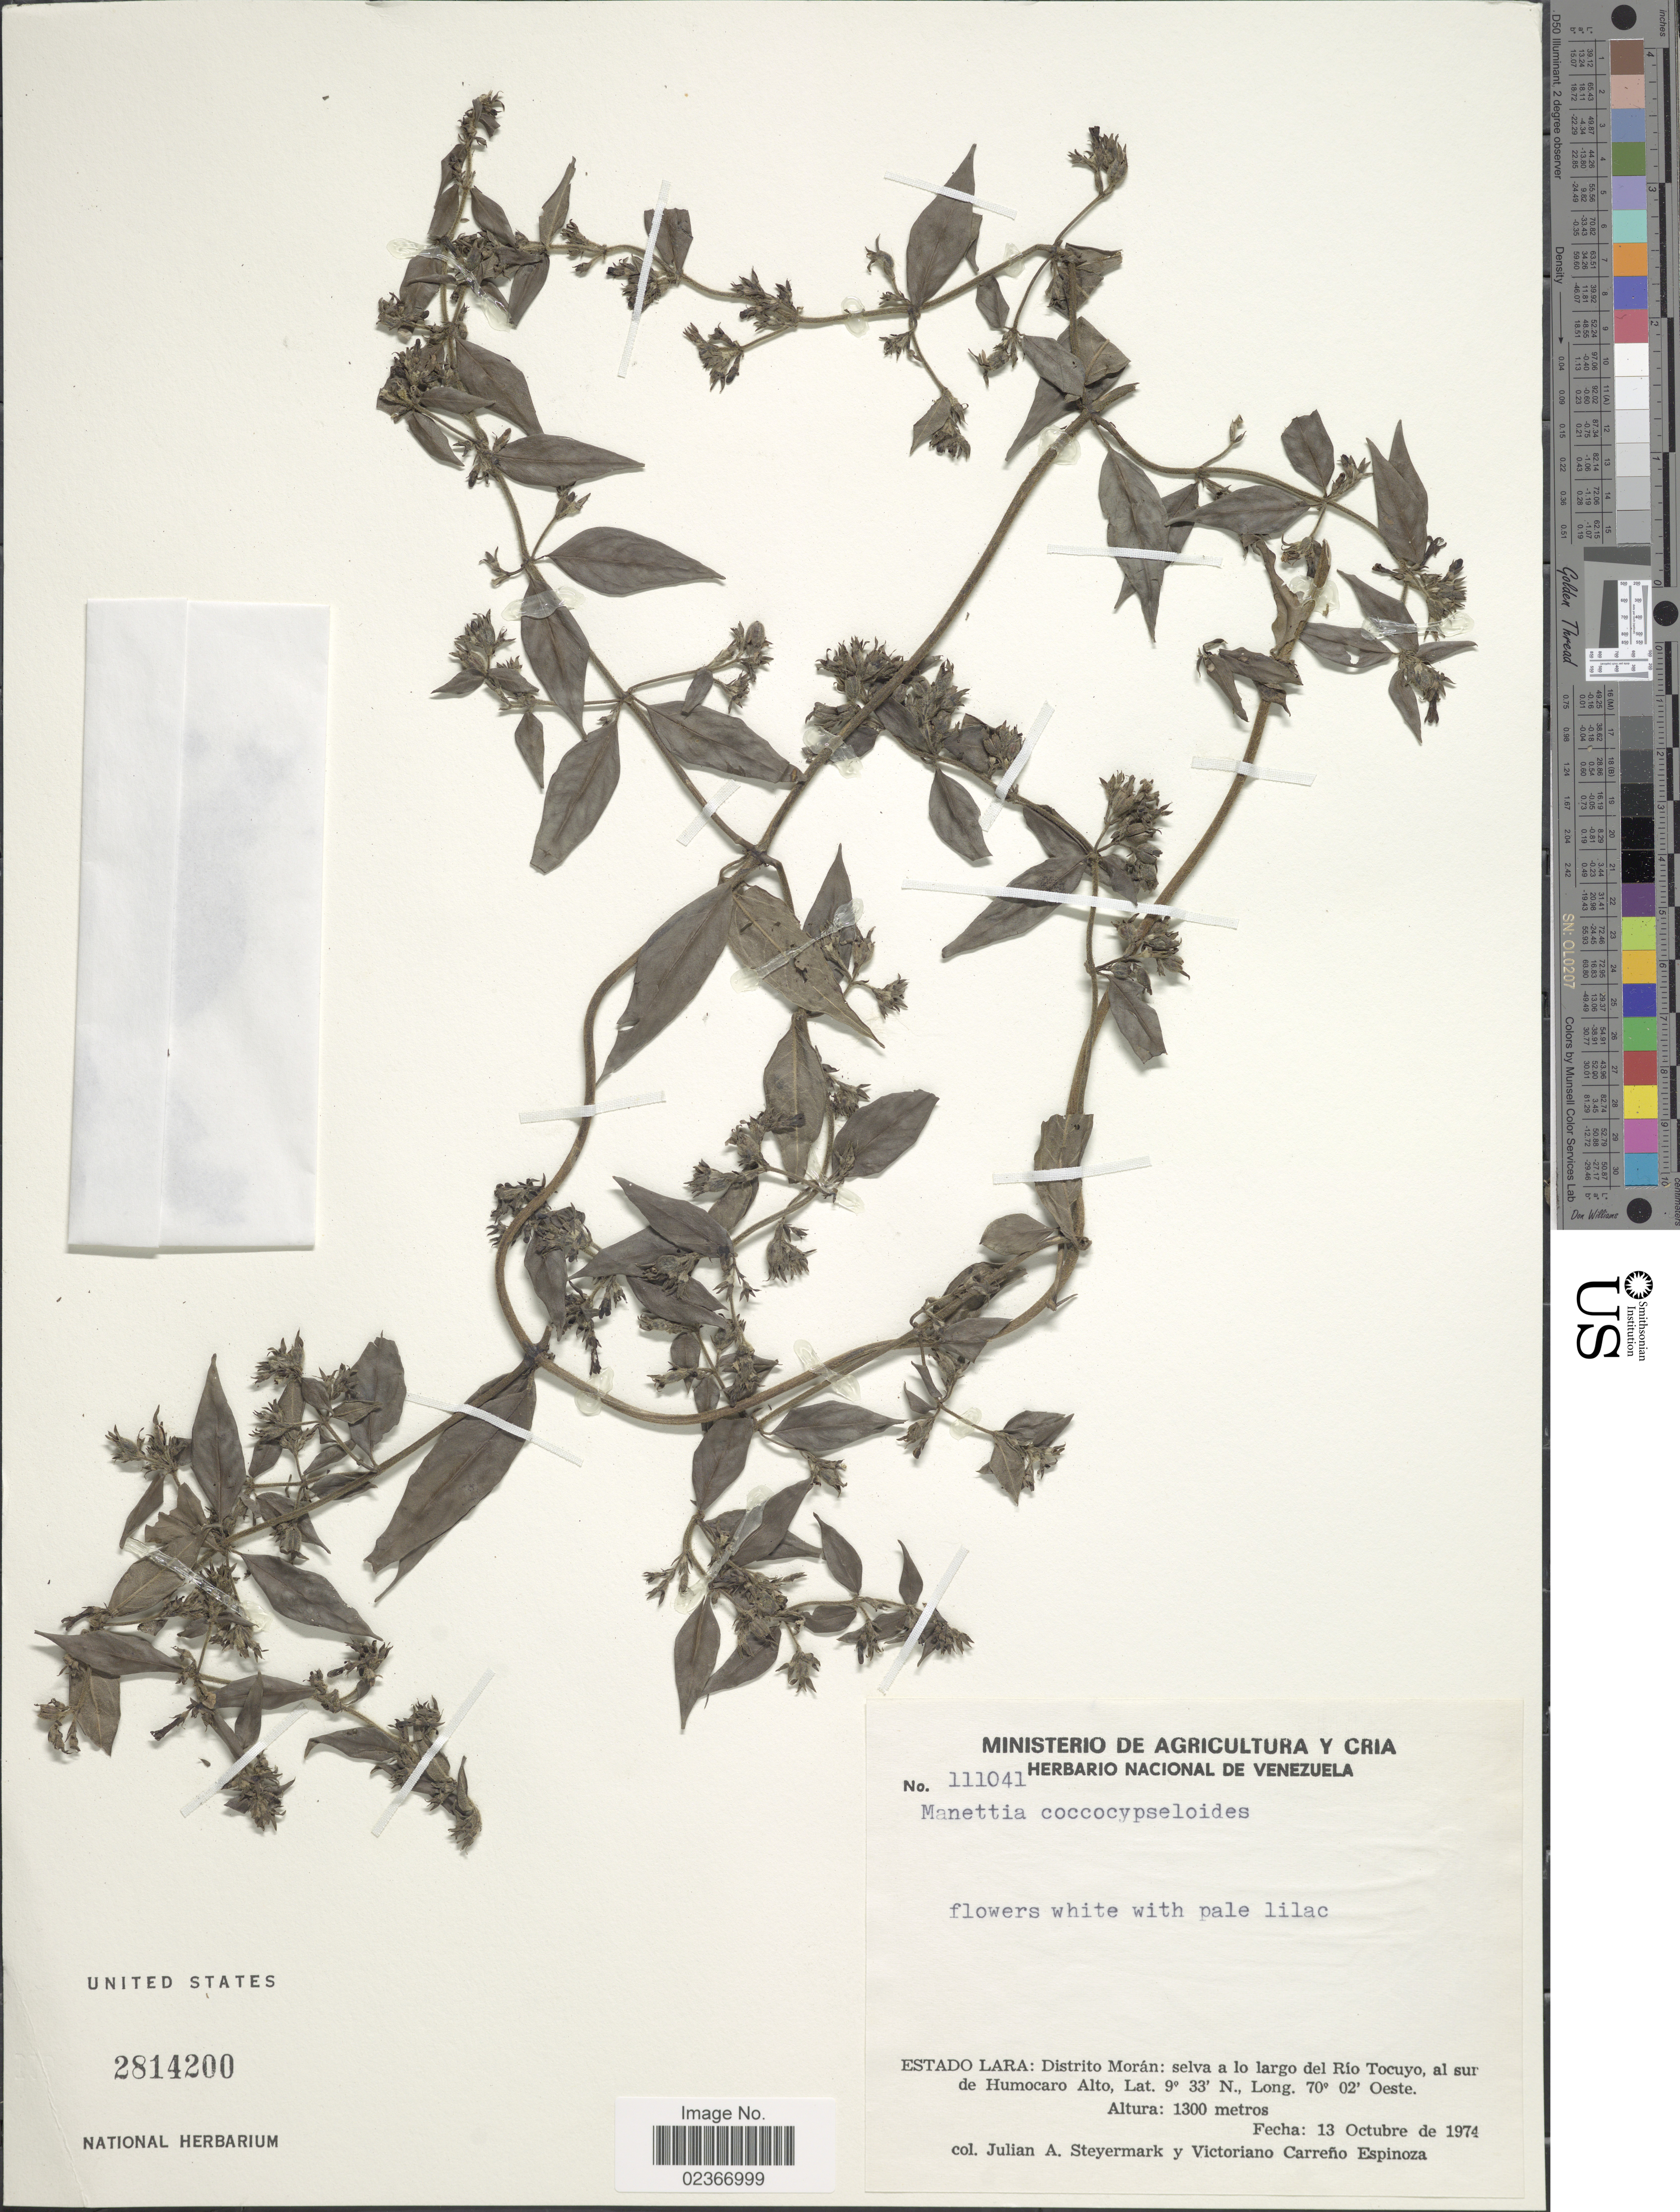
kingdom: Plantae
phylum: Tracheophyta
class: Magnoliopsida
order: Gentianales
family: Rubiaceae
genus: Manettia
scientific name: Manettia coccocypseloides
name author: Wernham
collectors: J. Steyermark & V. Carreño E.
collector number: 111041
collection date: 1974-02-13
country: Venezuela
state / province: Lara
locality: Estado Lara: Distrito Moran: selva a lo largo del Rio Tocuyo, al sur de Humocaro Alto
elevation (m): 1300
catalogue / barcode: US 2814200